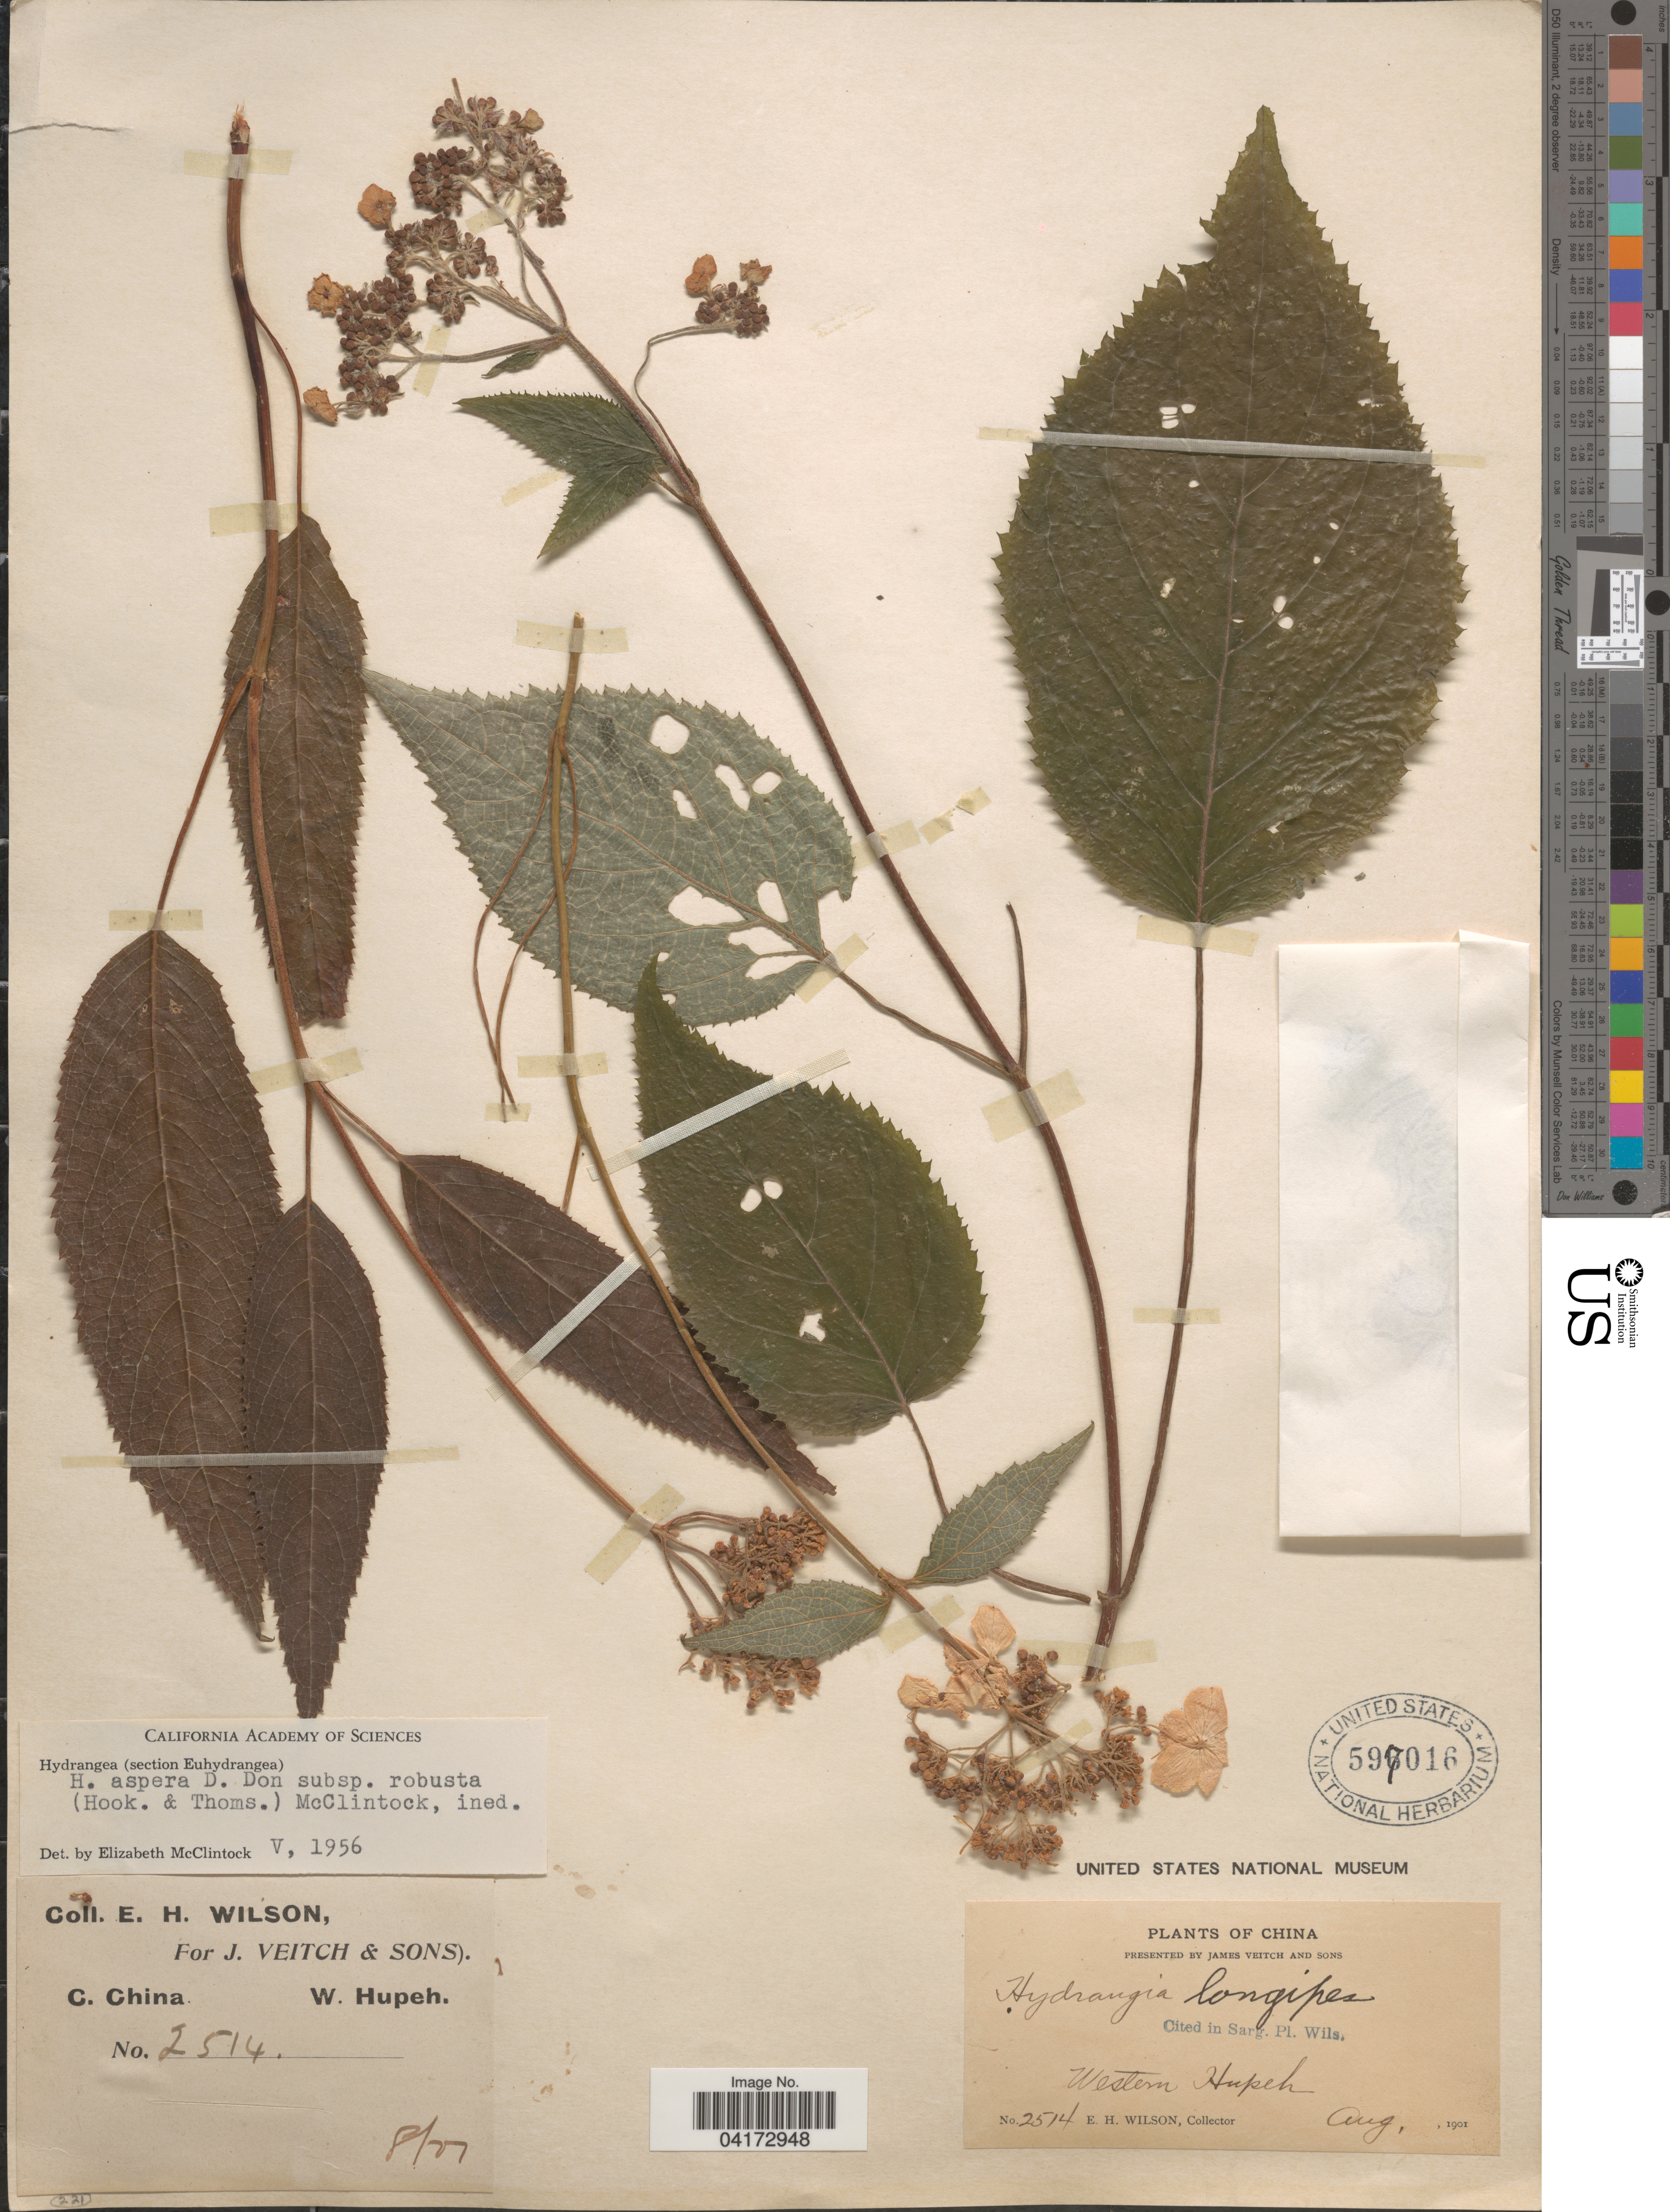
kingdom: Plantae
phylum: Tracheophyta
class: Magnoliopsida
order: Cornales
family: Hydrangeaceae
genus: Hydrangea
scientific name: Hydrangea aspera subsp. robusta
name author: (Hook. f. & Thomson) E. M. McClint.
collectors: E. Wilson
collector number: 2514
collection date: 1901-08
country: China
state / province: Hubei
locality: C. China. Western Hupeh.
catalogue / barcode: US 597016